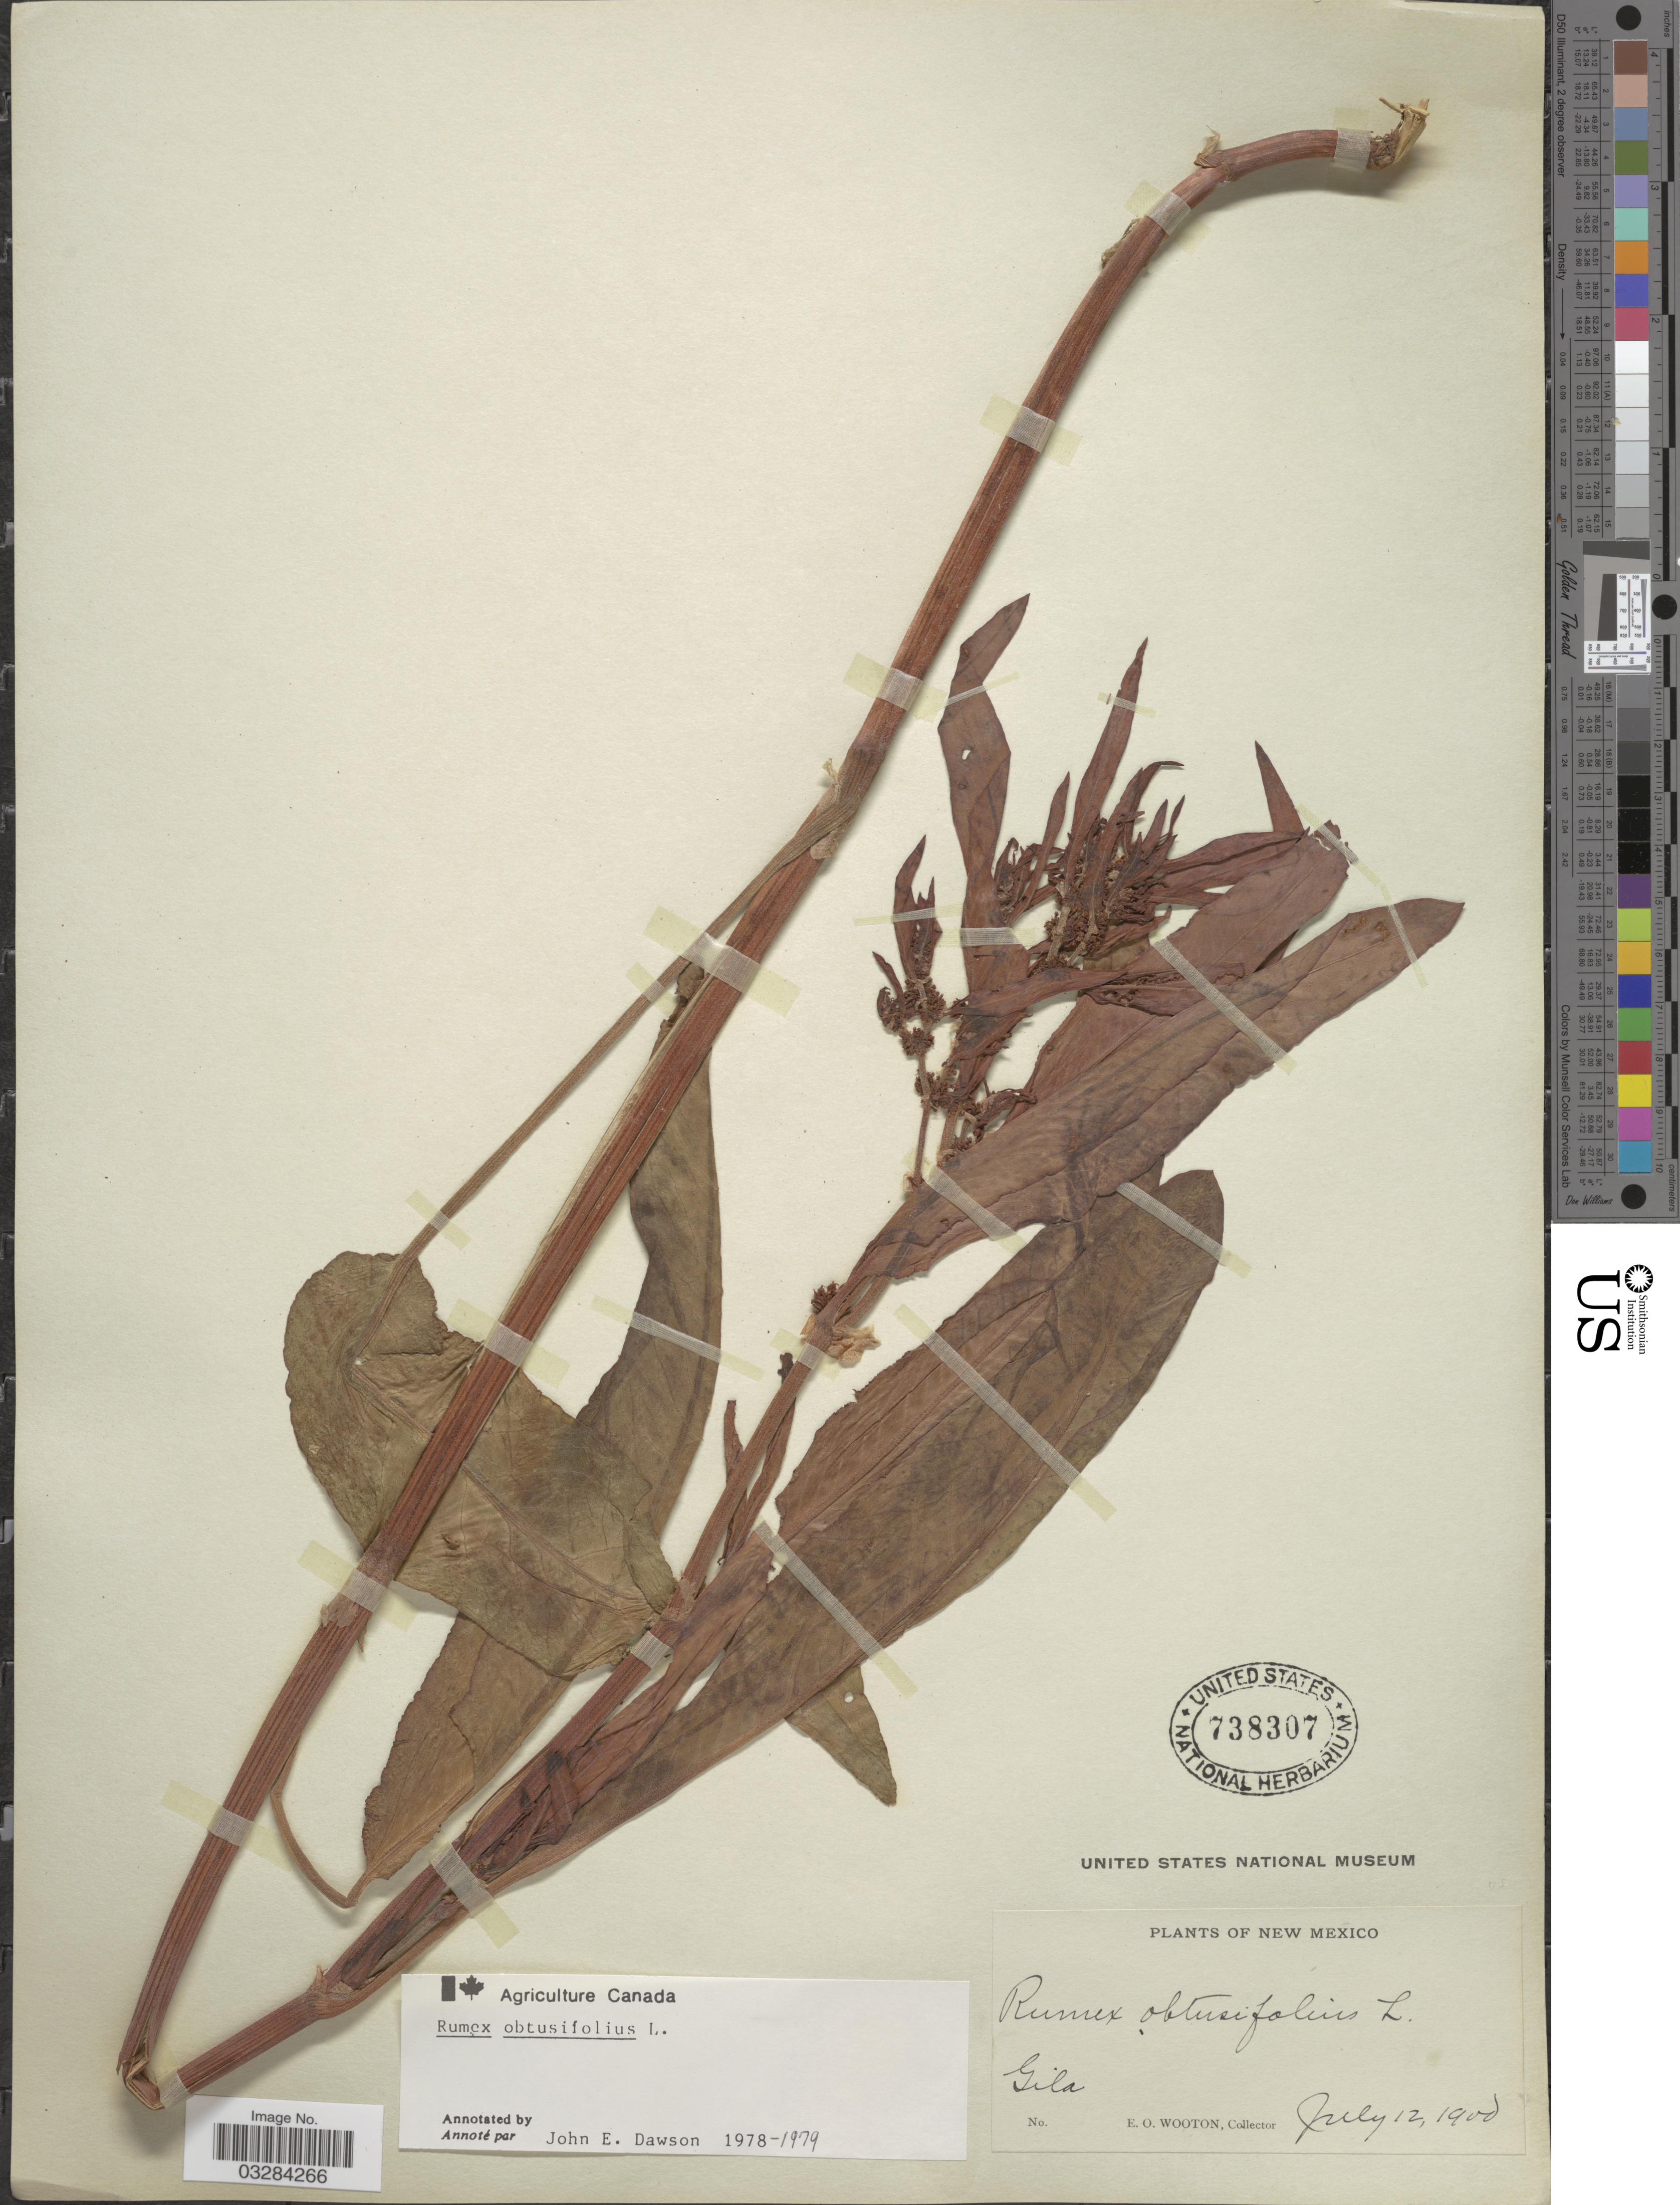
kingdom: Plantae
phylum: Tracheophyta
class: Magnoliopsida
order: Caryophyllales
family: Polygonaceae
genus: Rumex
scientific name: Rumex obtusifolius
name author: L.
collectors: E. O. Wooton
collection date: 1900-07-12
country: United States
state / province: New Mexico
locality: Gila.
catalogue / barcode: US 738307